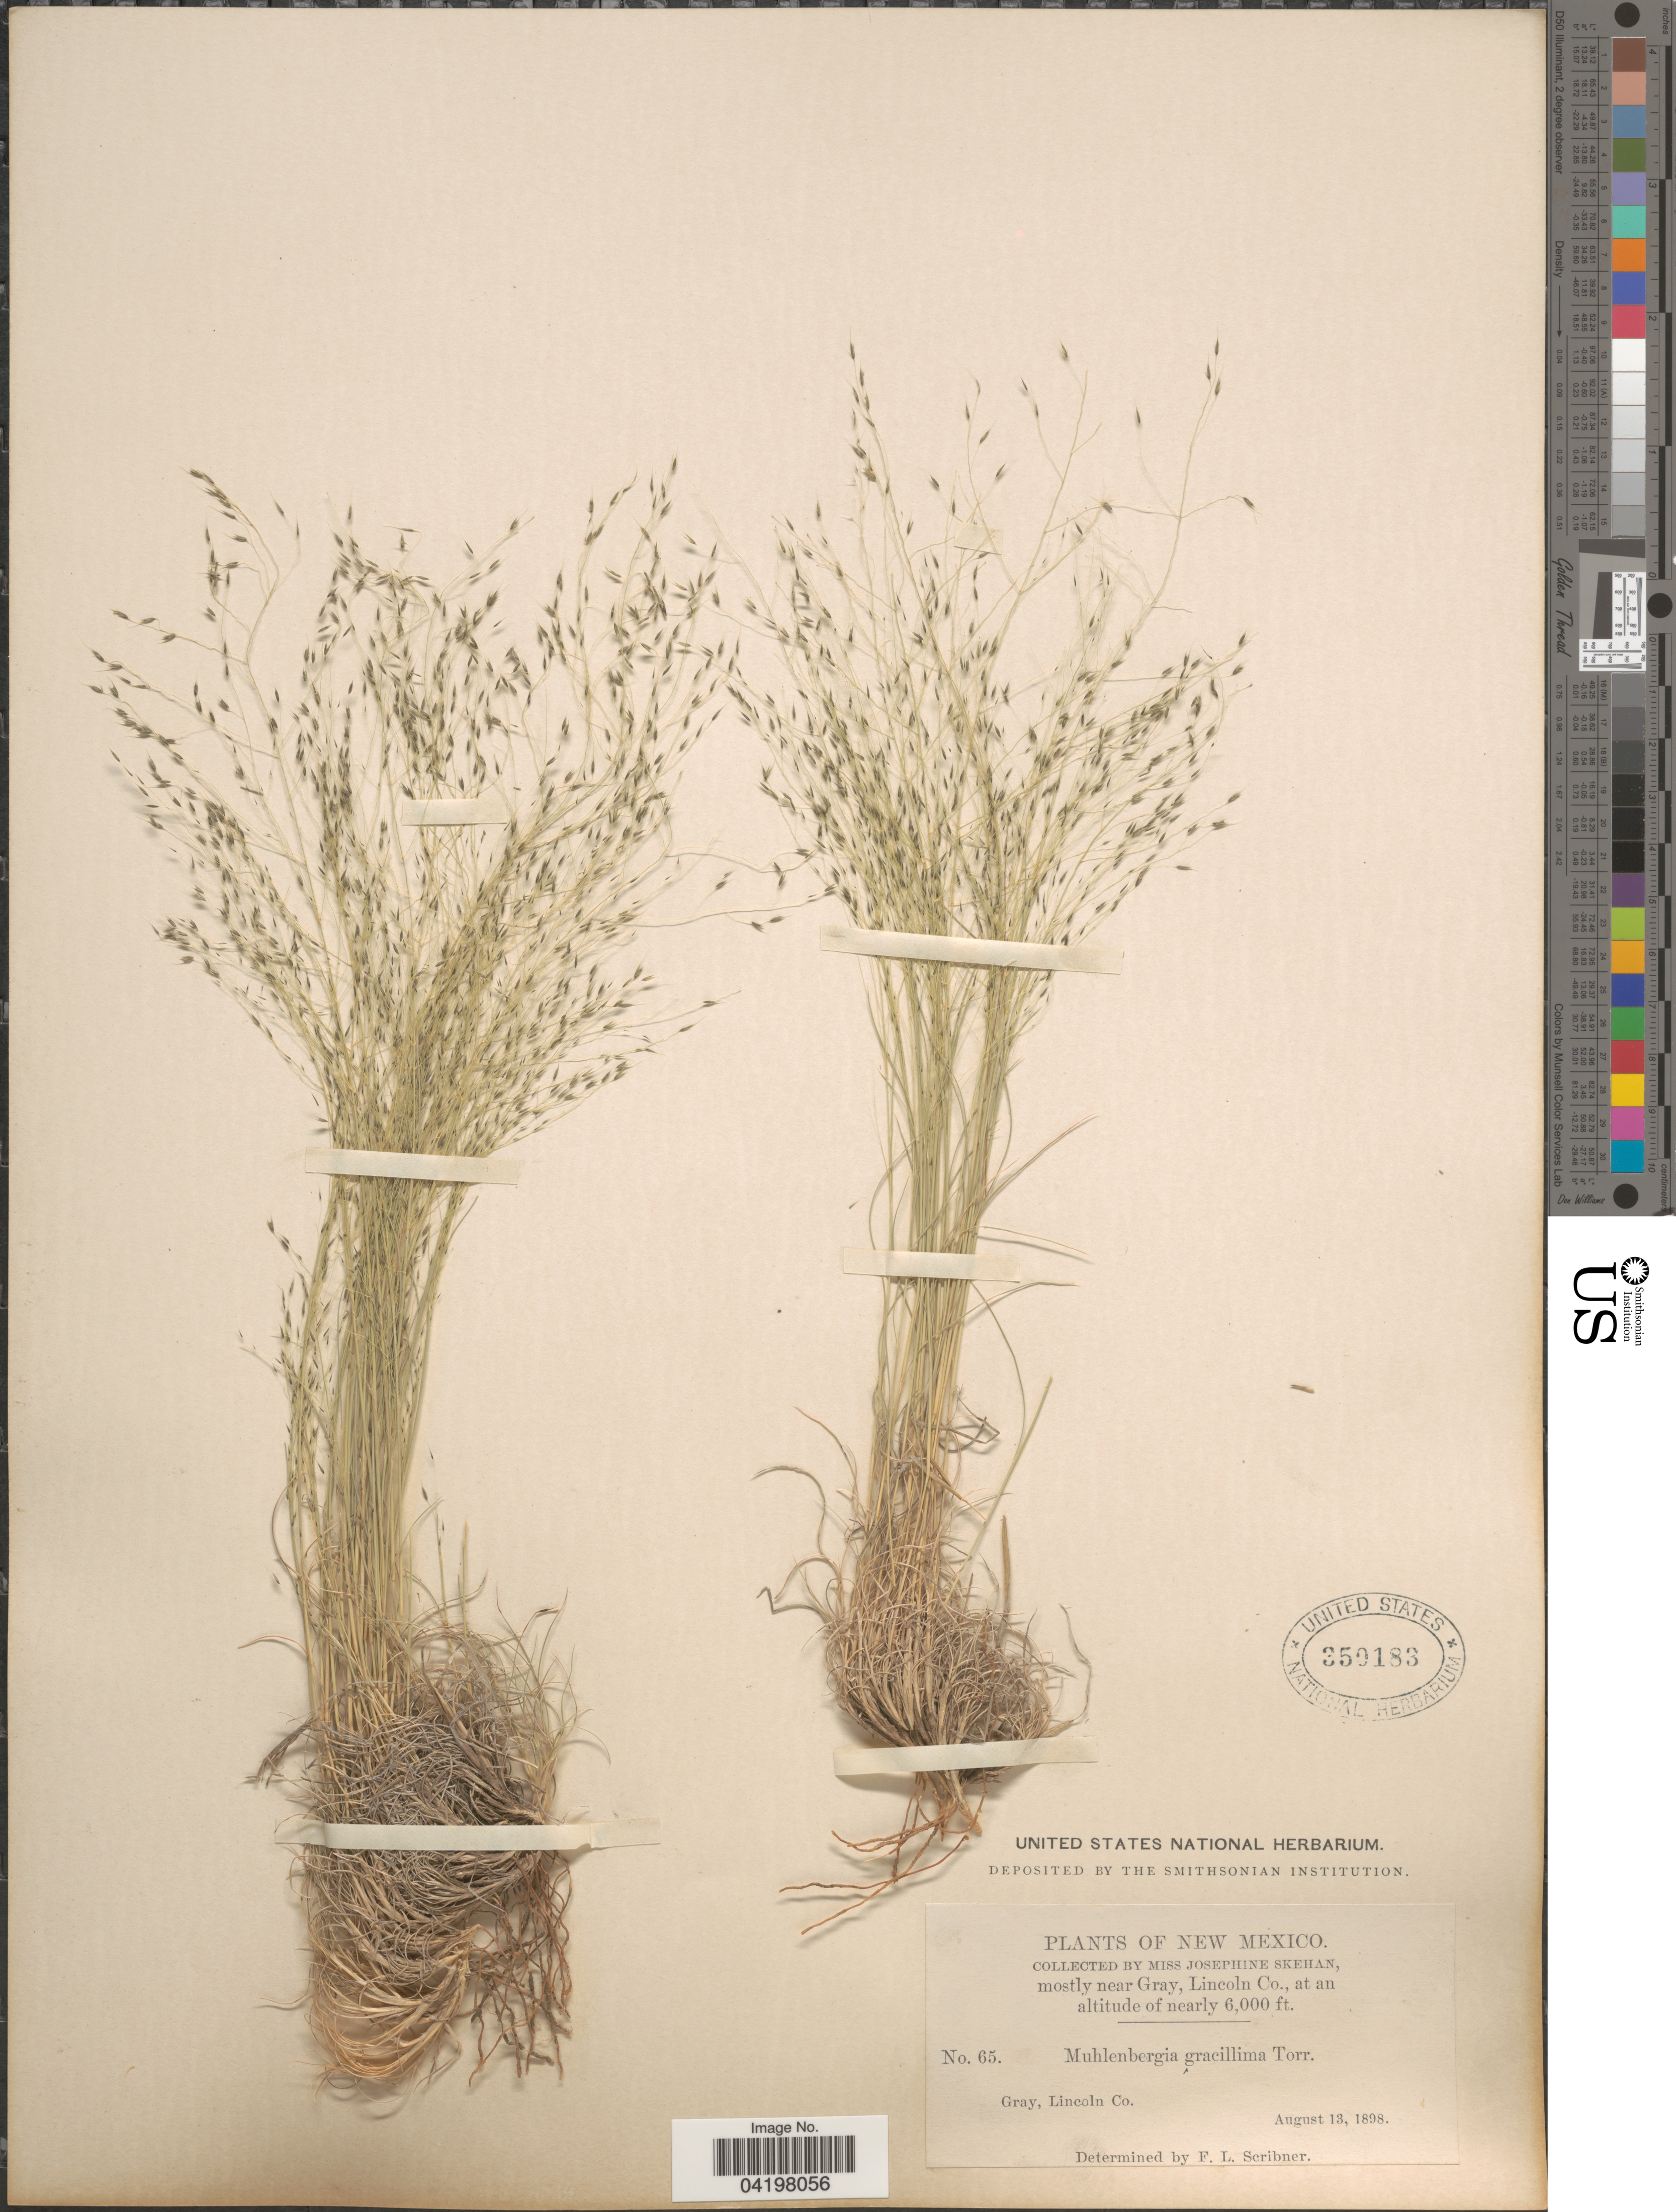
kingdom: Plantae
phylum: Tracheophyta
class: Liliopsida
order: Poales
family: Poaceae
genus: Muhlenbergia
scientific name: Muhlenbergia torreyi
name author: (Kunth) Hitchc. ex Bush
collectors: J. Skehan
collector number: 65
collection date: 1898-08-13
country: United States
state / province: New Mexico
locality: Mostly near Gray, Lincoln Co.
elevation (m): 1829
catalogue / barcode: US 350183